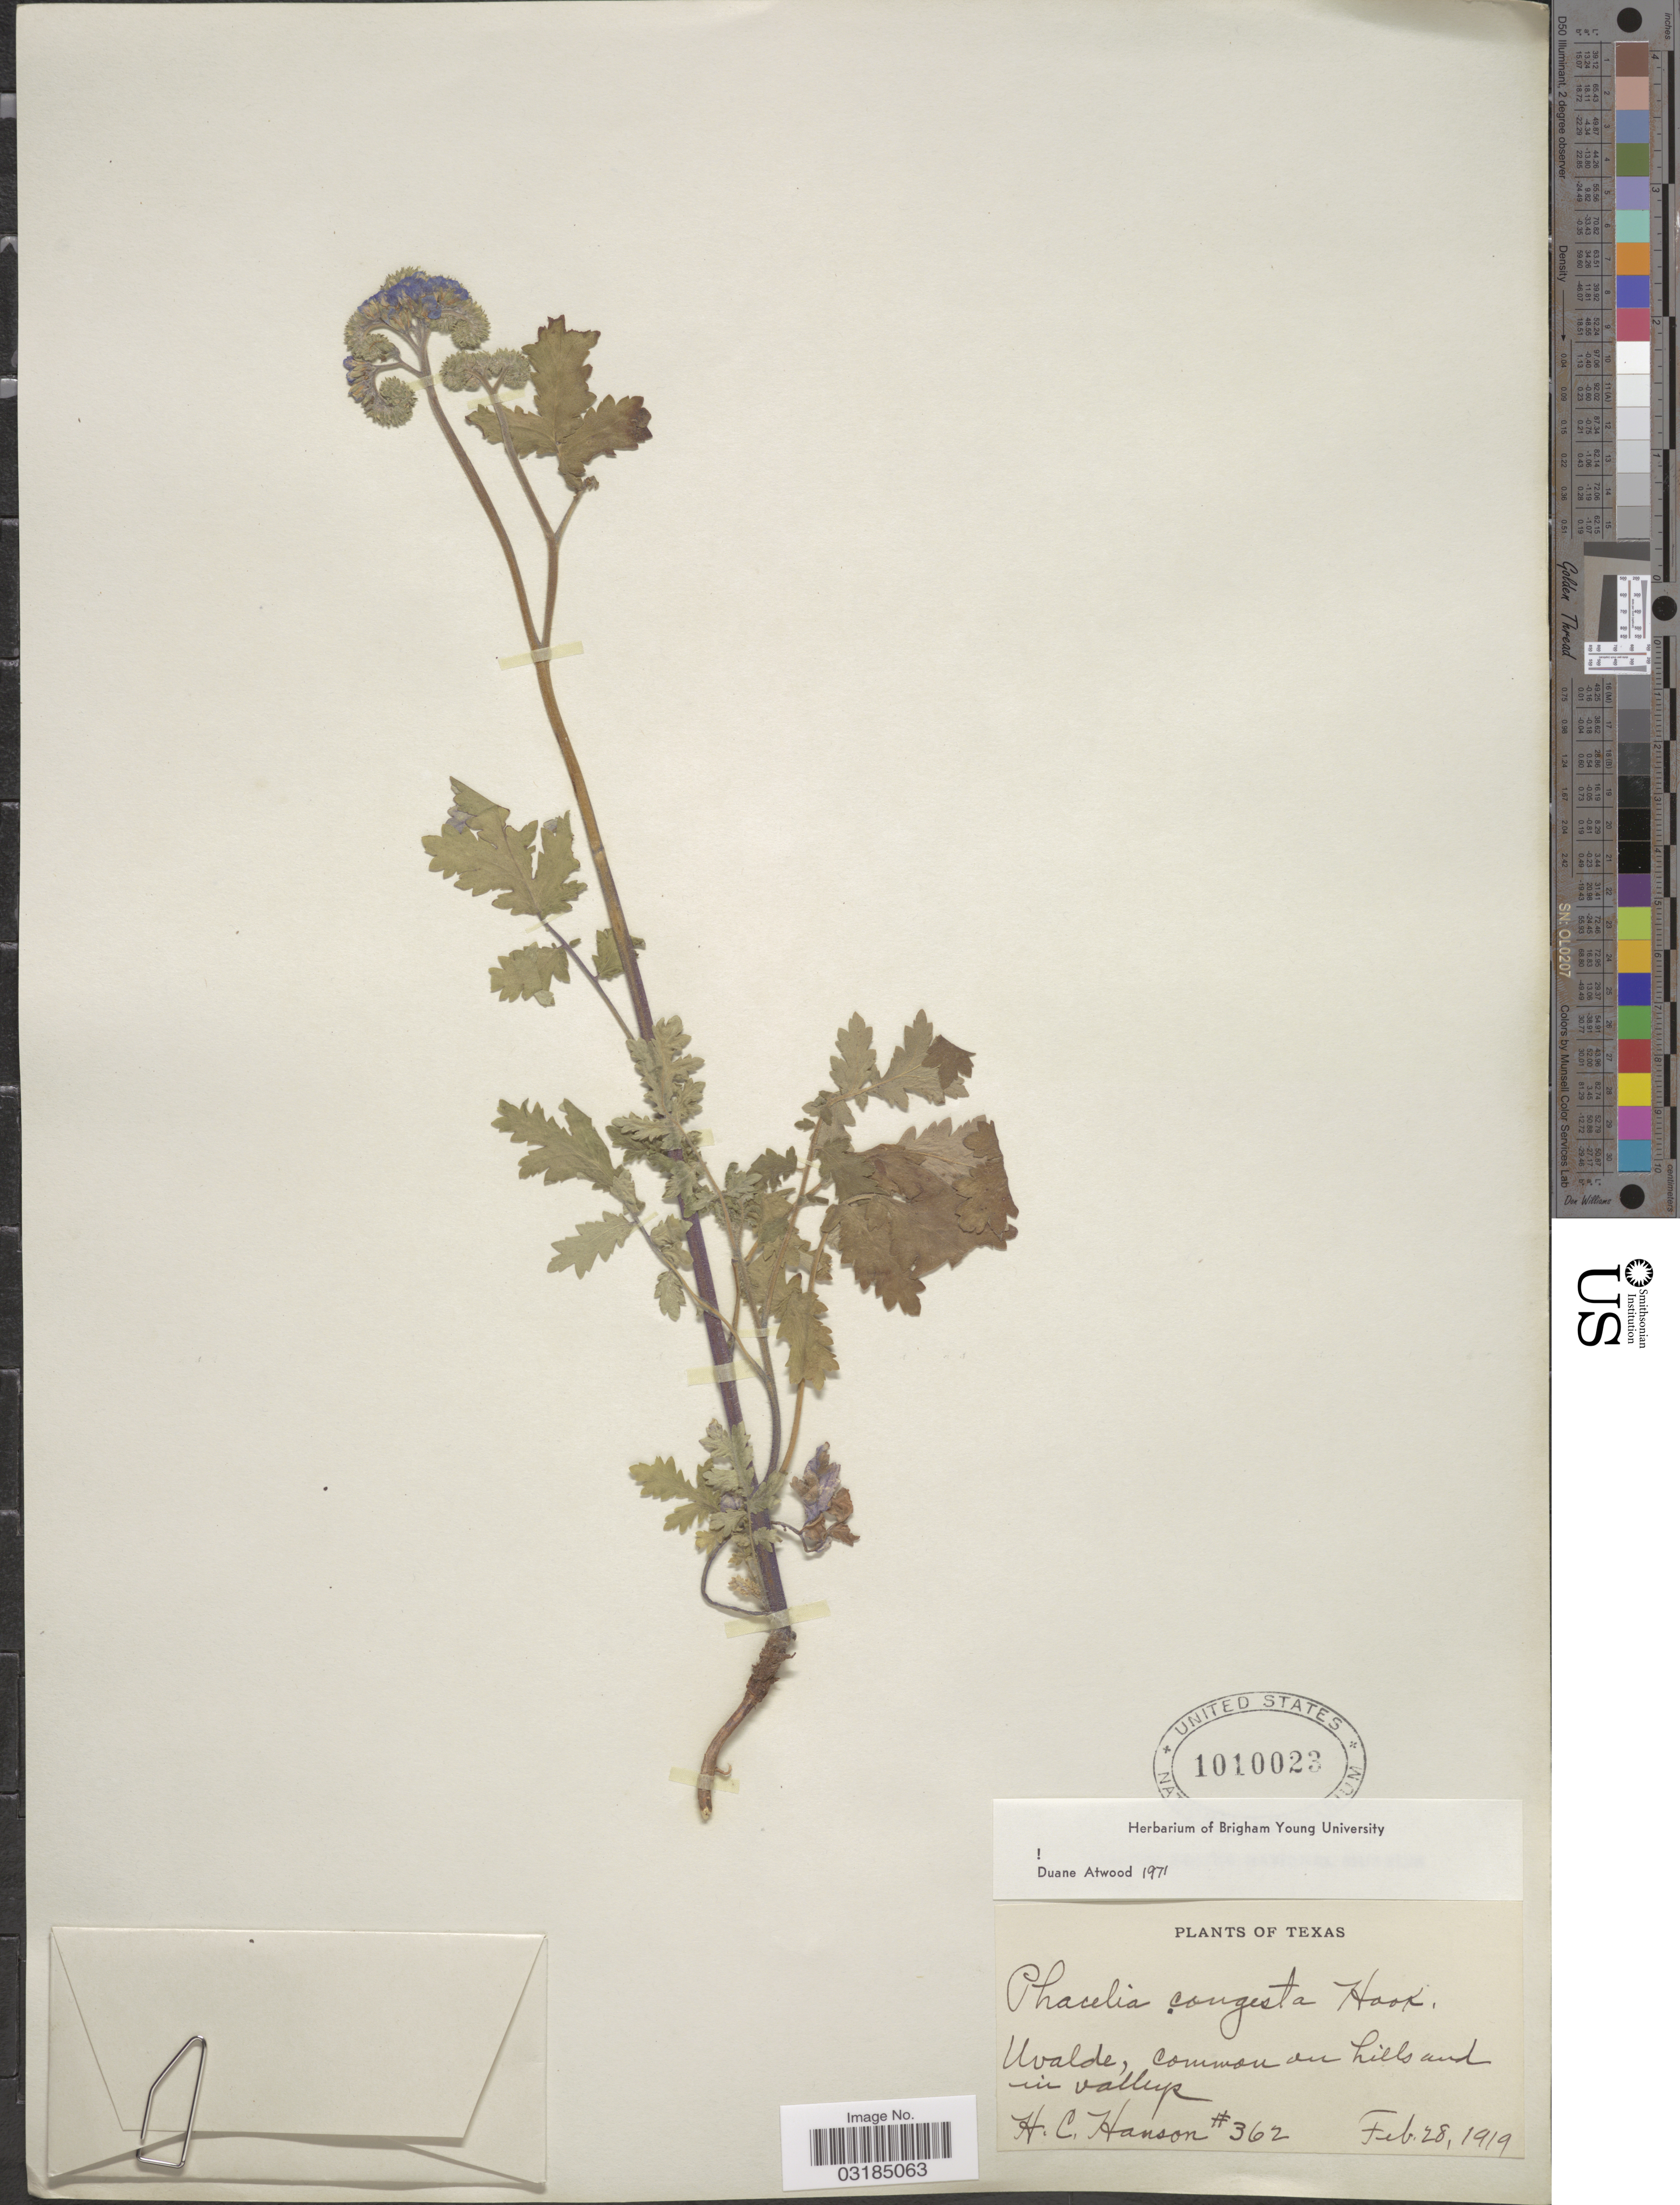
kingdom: Plantae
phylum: Tracheophyta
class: Magnoliopsida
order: Boraginales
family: Hydrophyllaceae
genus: Phacelia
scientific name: Phacelia congesta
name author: Hook.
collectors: H. Hanson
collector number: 362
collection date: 1919-02-28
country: United States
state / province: Texas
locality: Uvalde.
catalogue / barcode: US 1010023